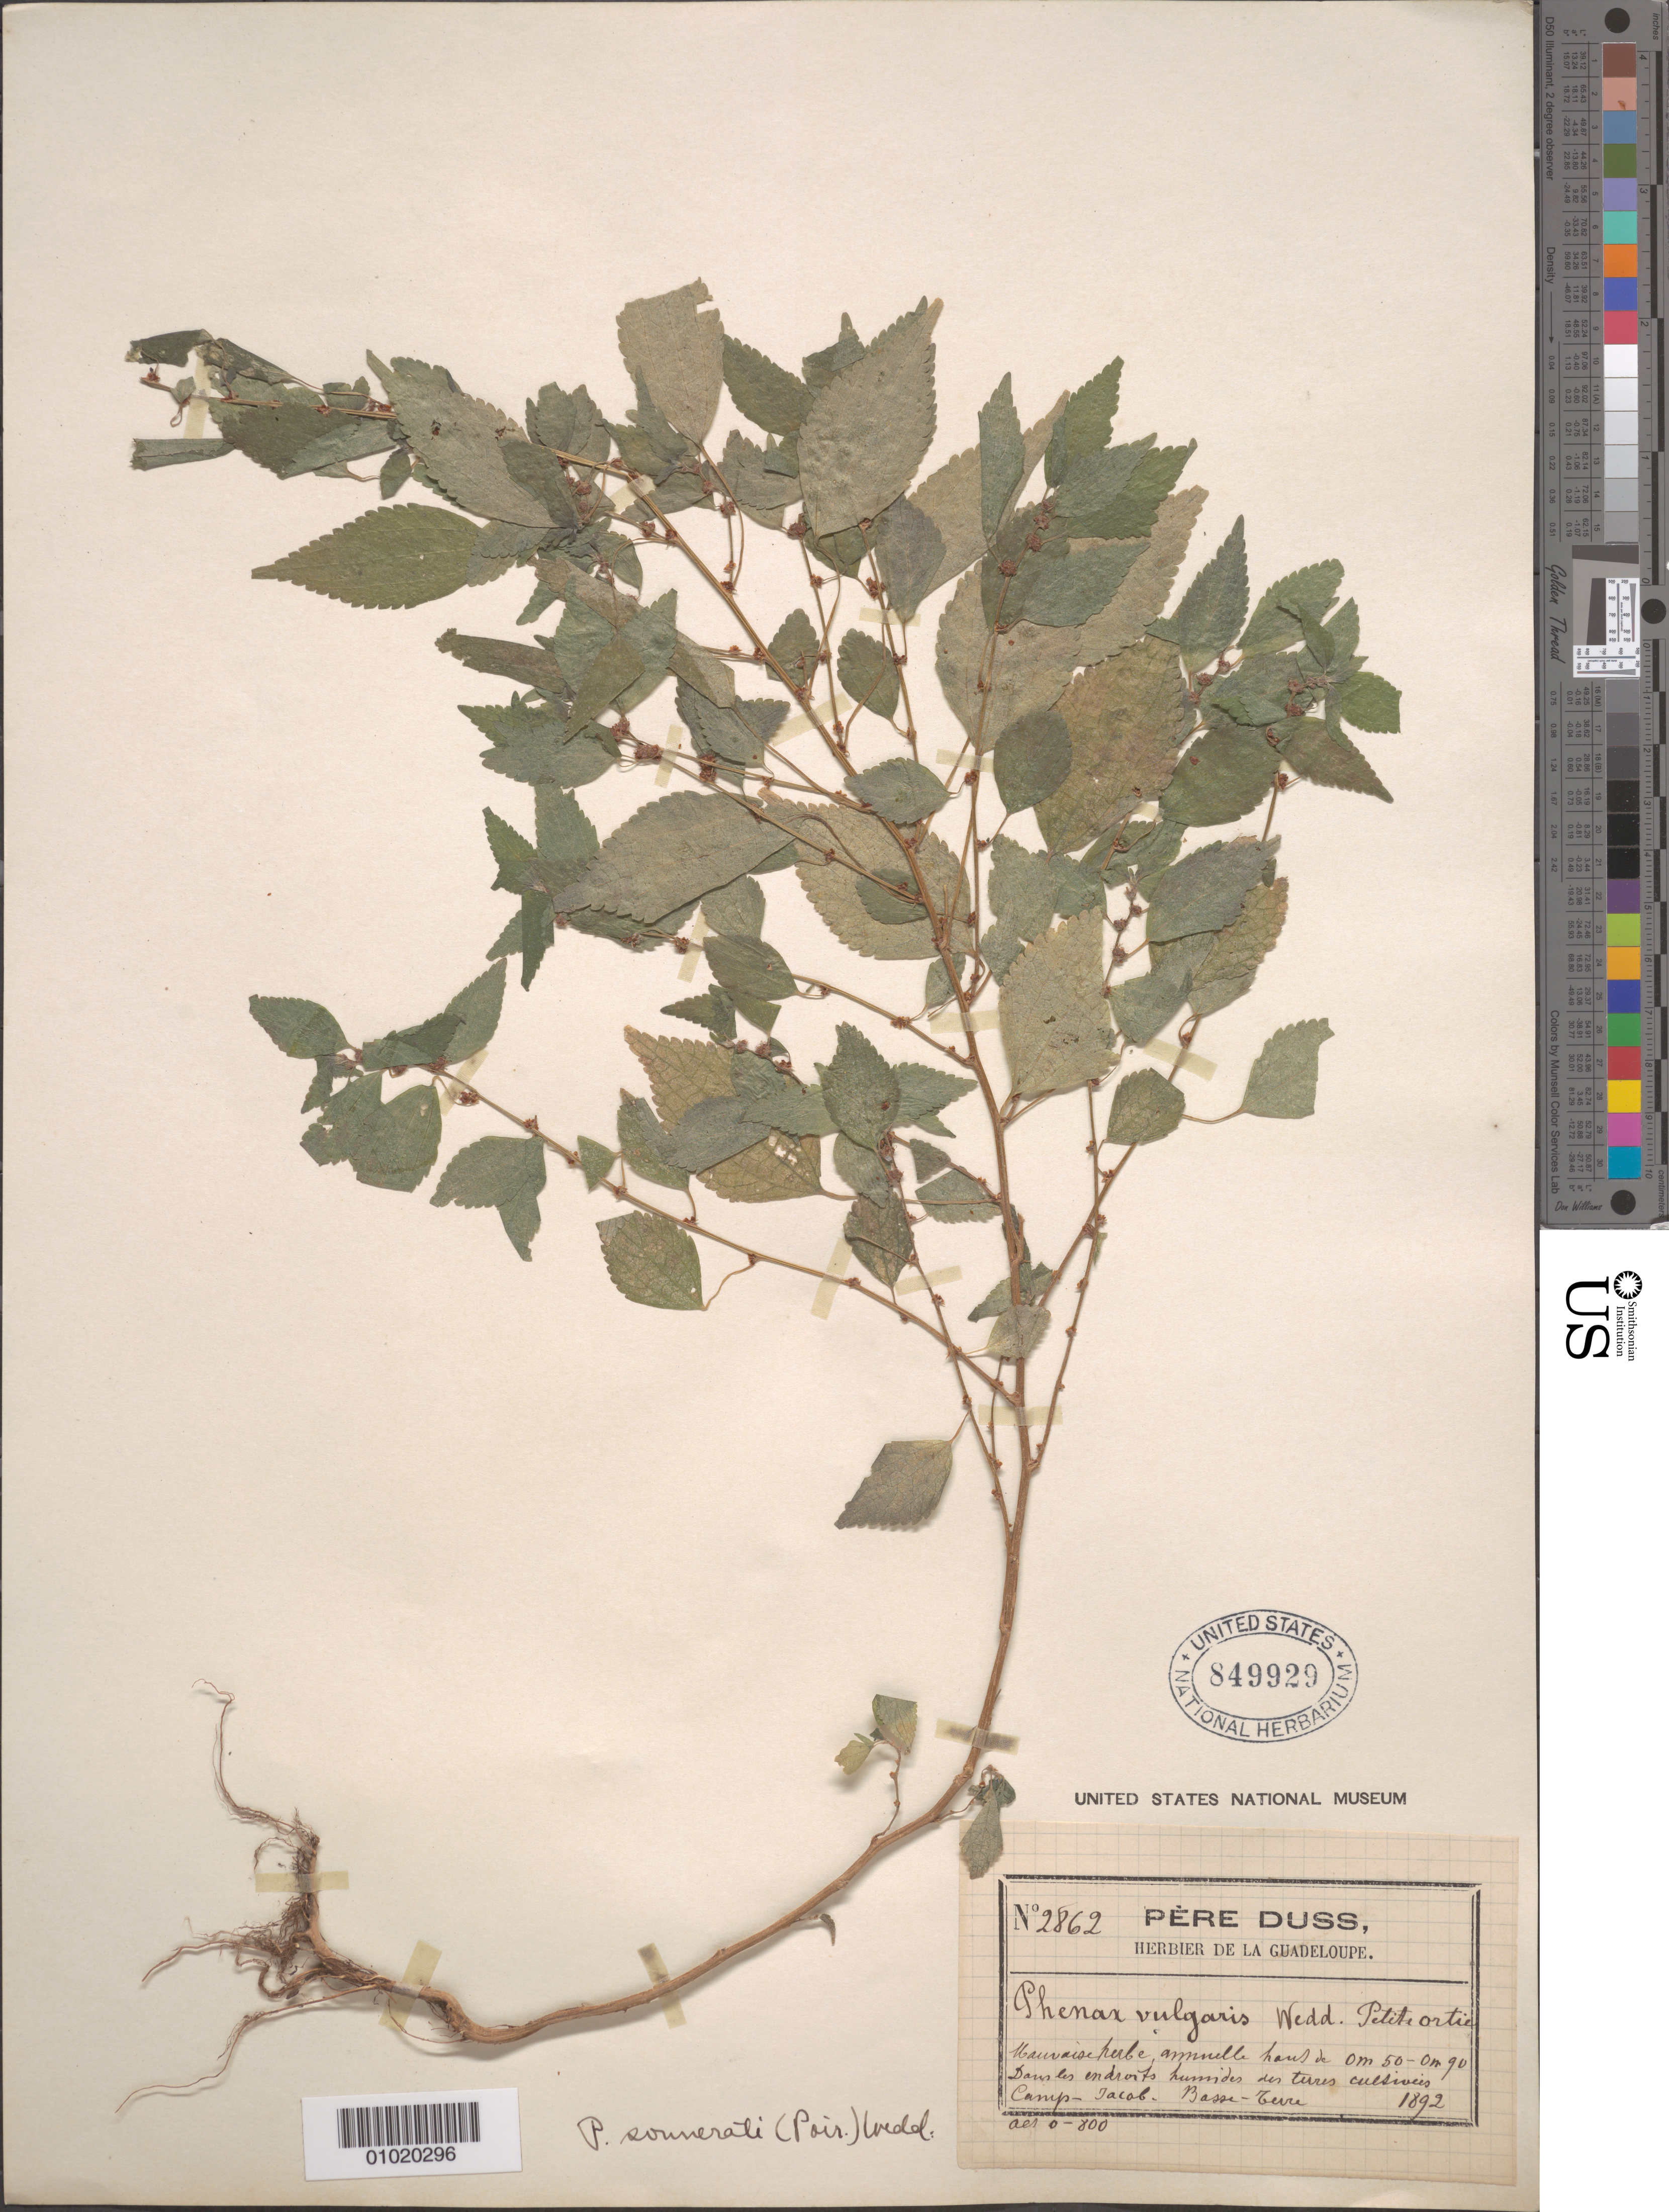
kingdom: Plantae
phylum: Tracheophyta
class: Magnoliopsida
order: Rosales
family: Urticaceae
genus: Phenax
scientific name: Phenax sonneratii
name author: (Poir.) Wedd.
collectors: Père Duss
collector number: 2862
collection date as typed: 01 Jan 1892 to 31 Dec 1892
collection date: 1892-01-01/1892-12-31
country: Guadeloupe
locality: Daus les endronts humides des terres cullsiveis. (Wetlands, cultivated lands?). Camp Jacob. Basse-Terra.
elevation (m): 0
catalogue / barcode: US 849929